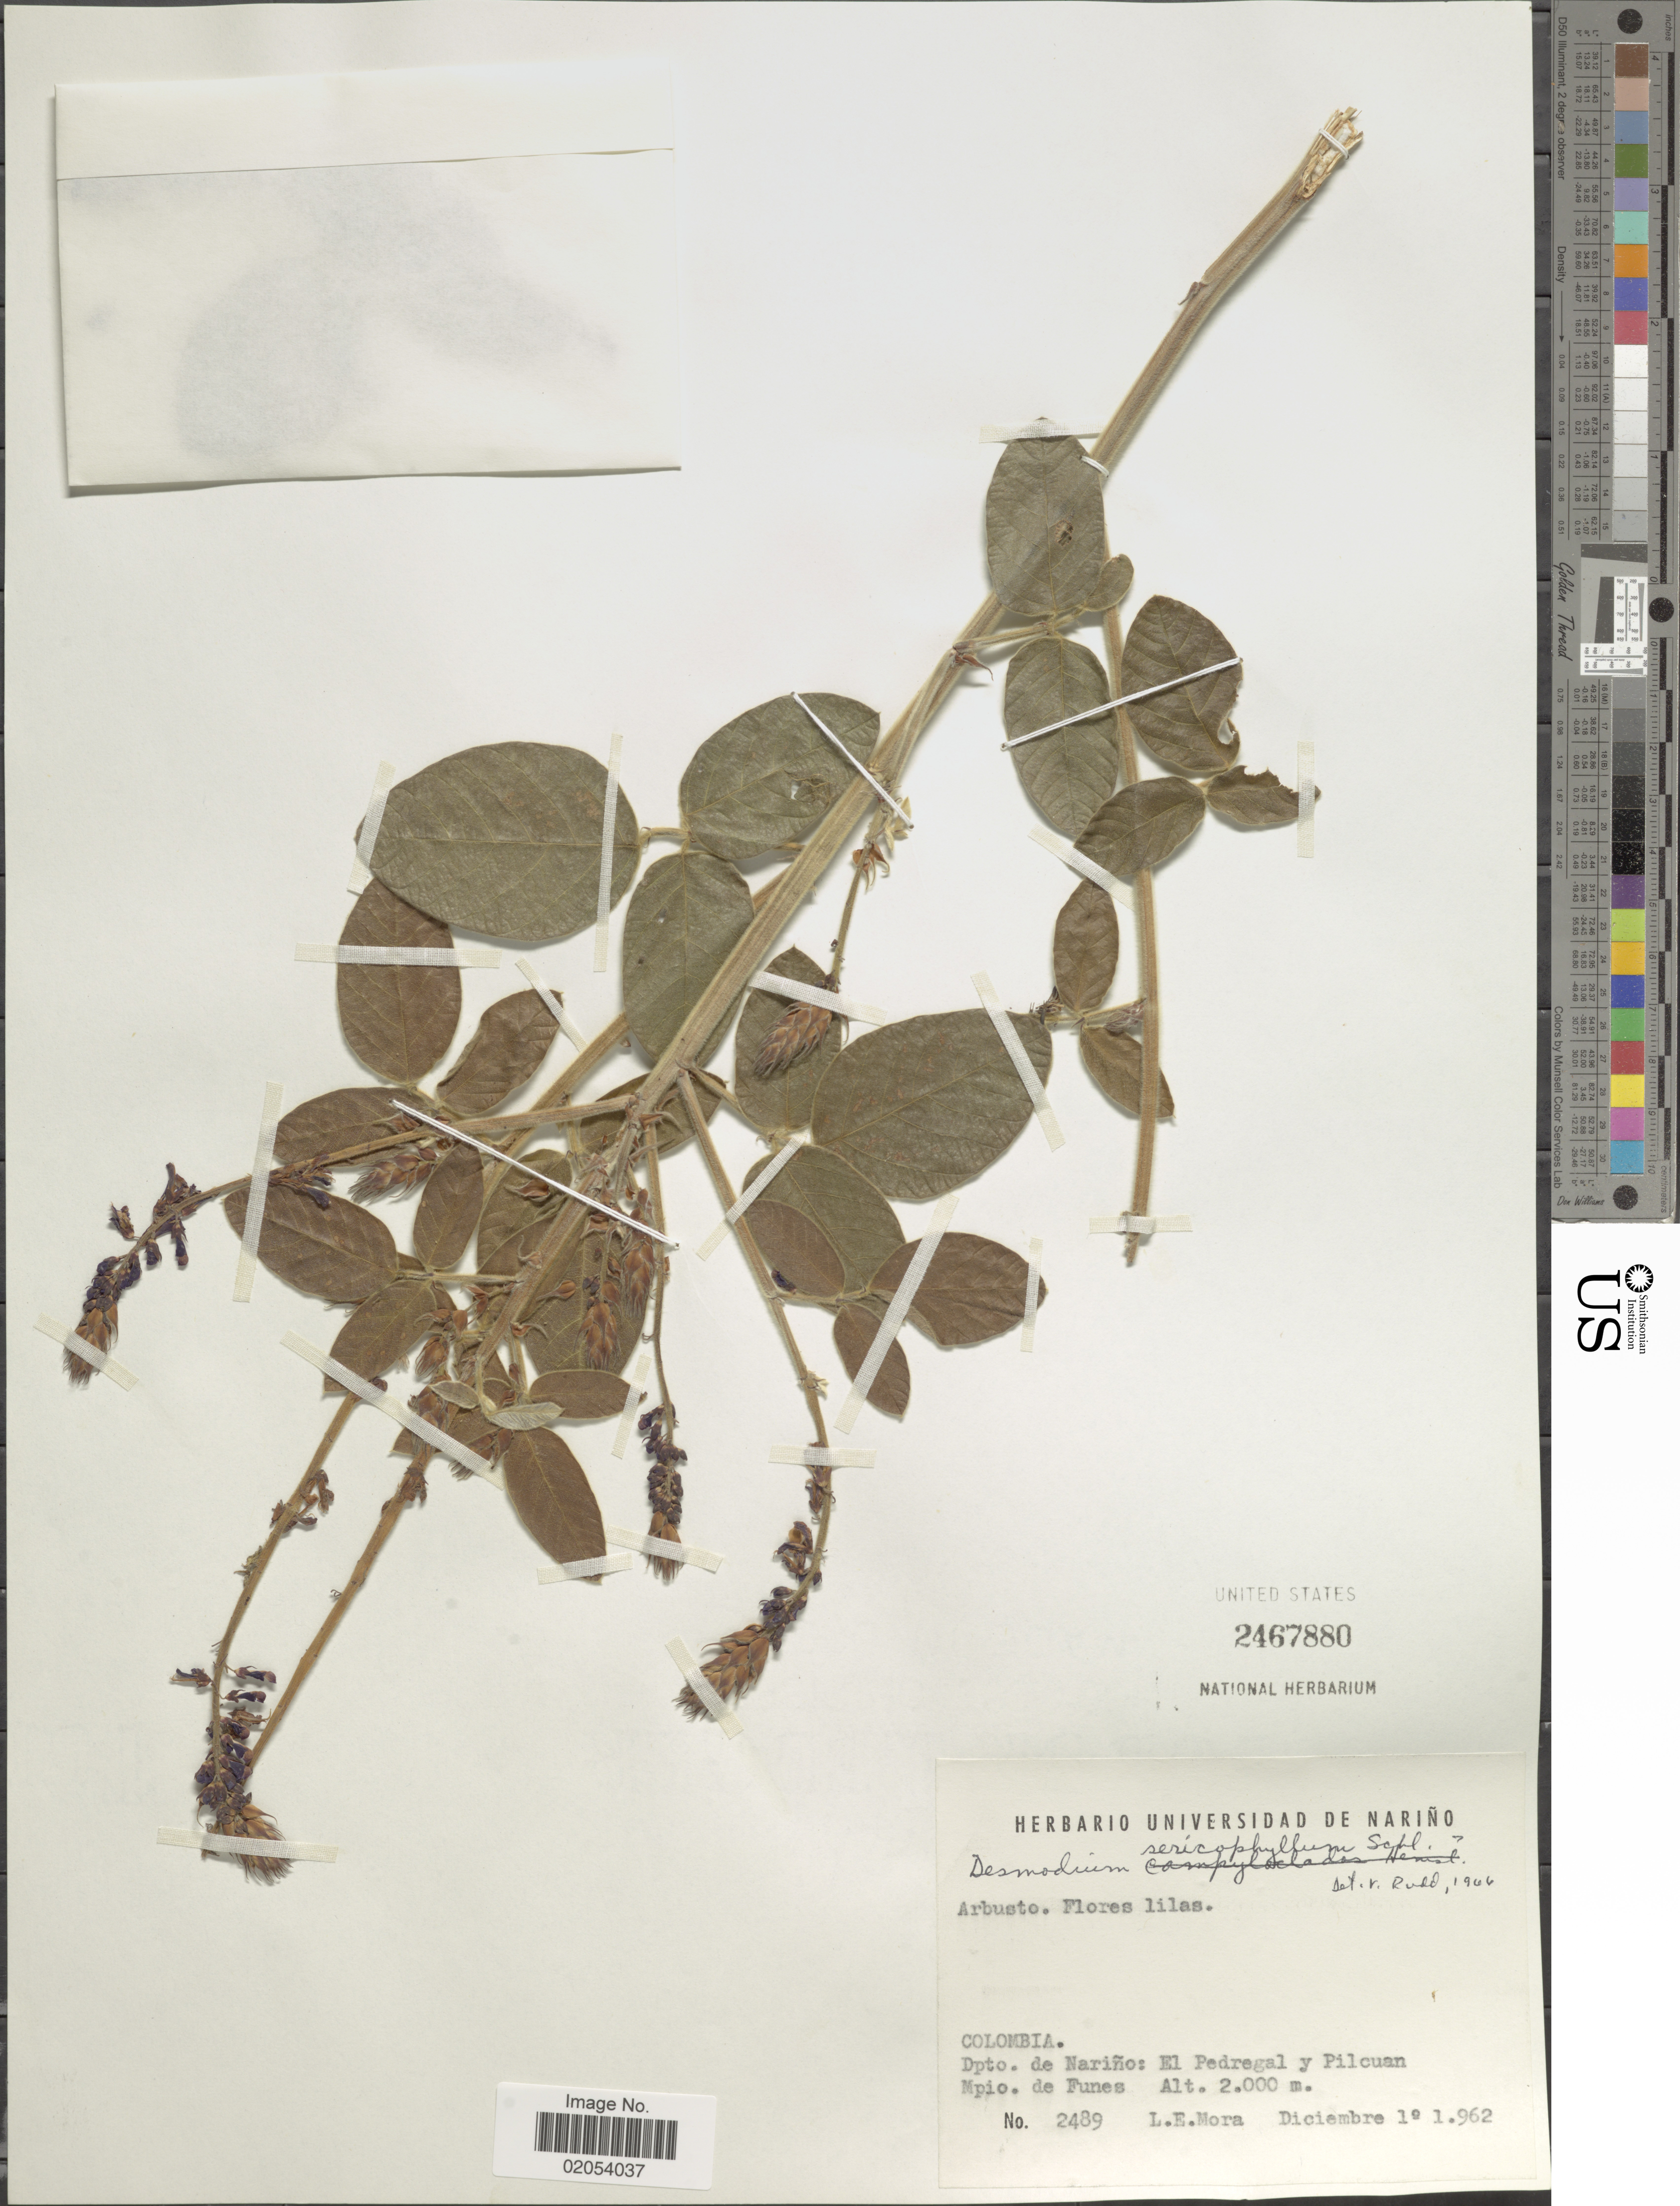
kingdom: Plantae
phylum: Tracheophyta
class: Magnoliopsida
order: Fabales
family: Fabaceae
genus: Desmodium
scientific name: Desmodium sericophyllum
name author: Schltdl.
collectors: L. Mora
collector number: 2489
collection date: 1962-12-01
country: Colombia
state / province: Nariño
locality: El pedegral y Pilcuan Mpio. de Funes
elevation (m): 2000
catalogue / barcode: US 2467880